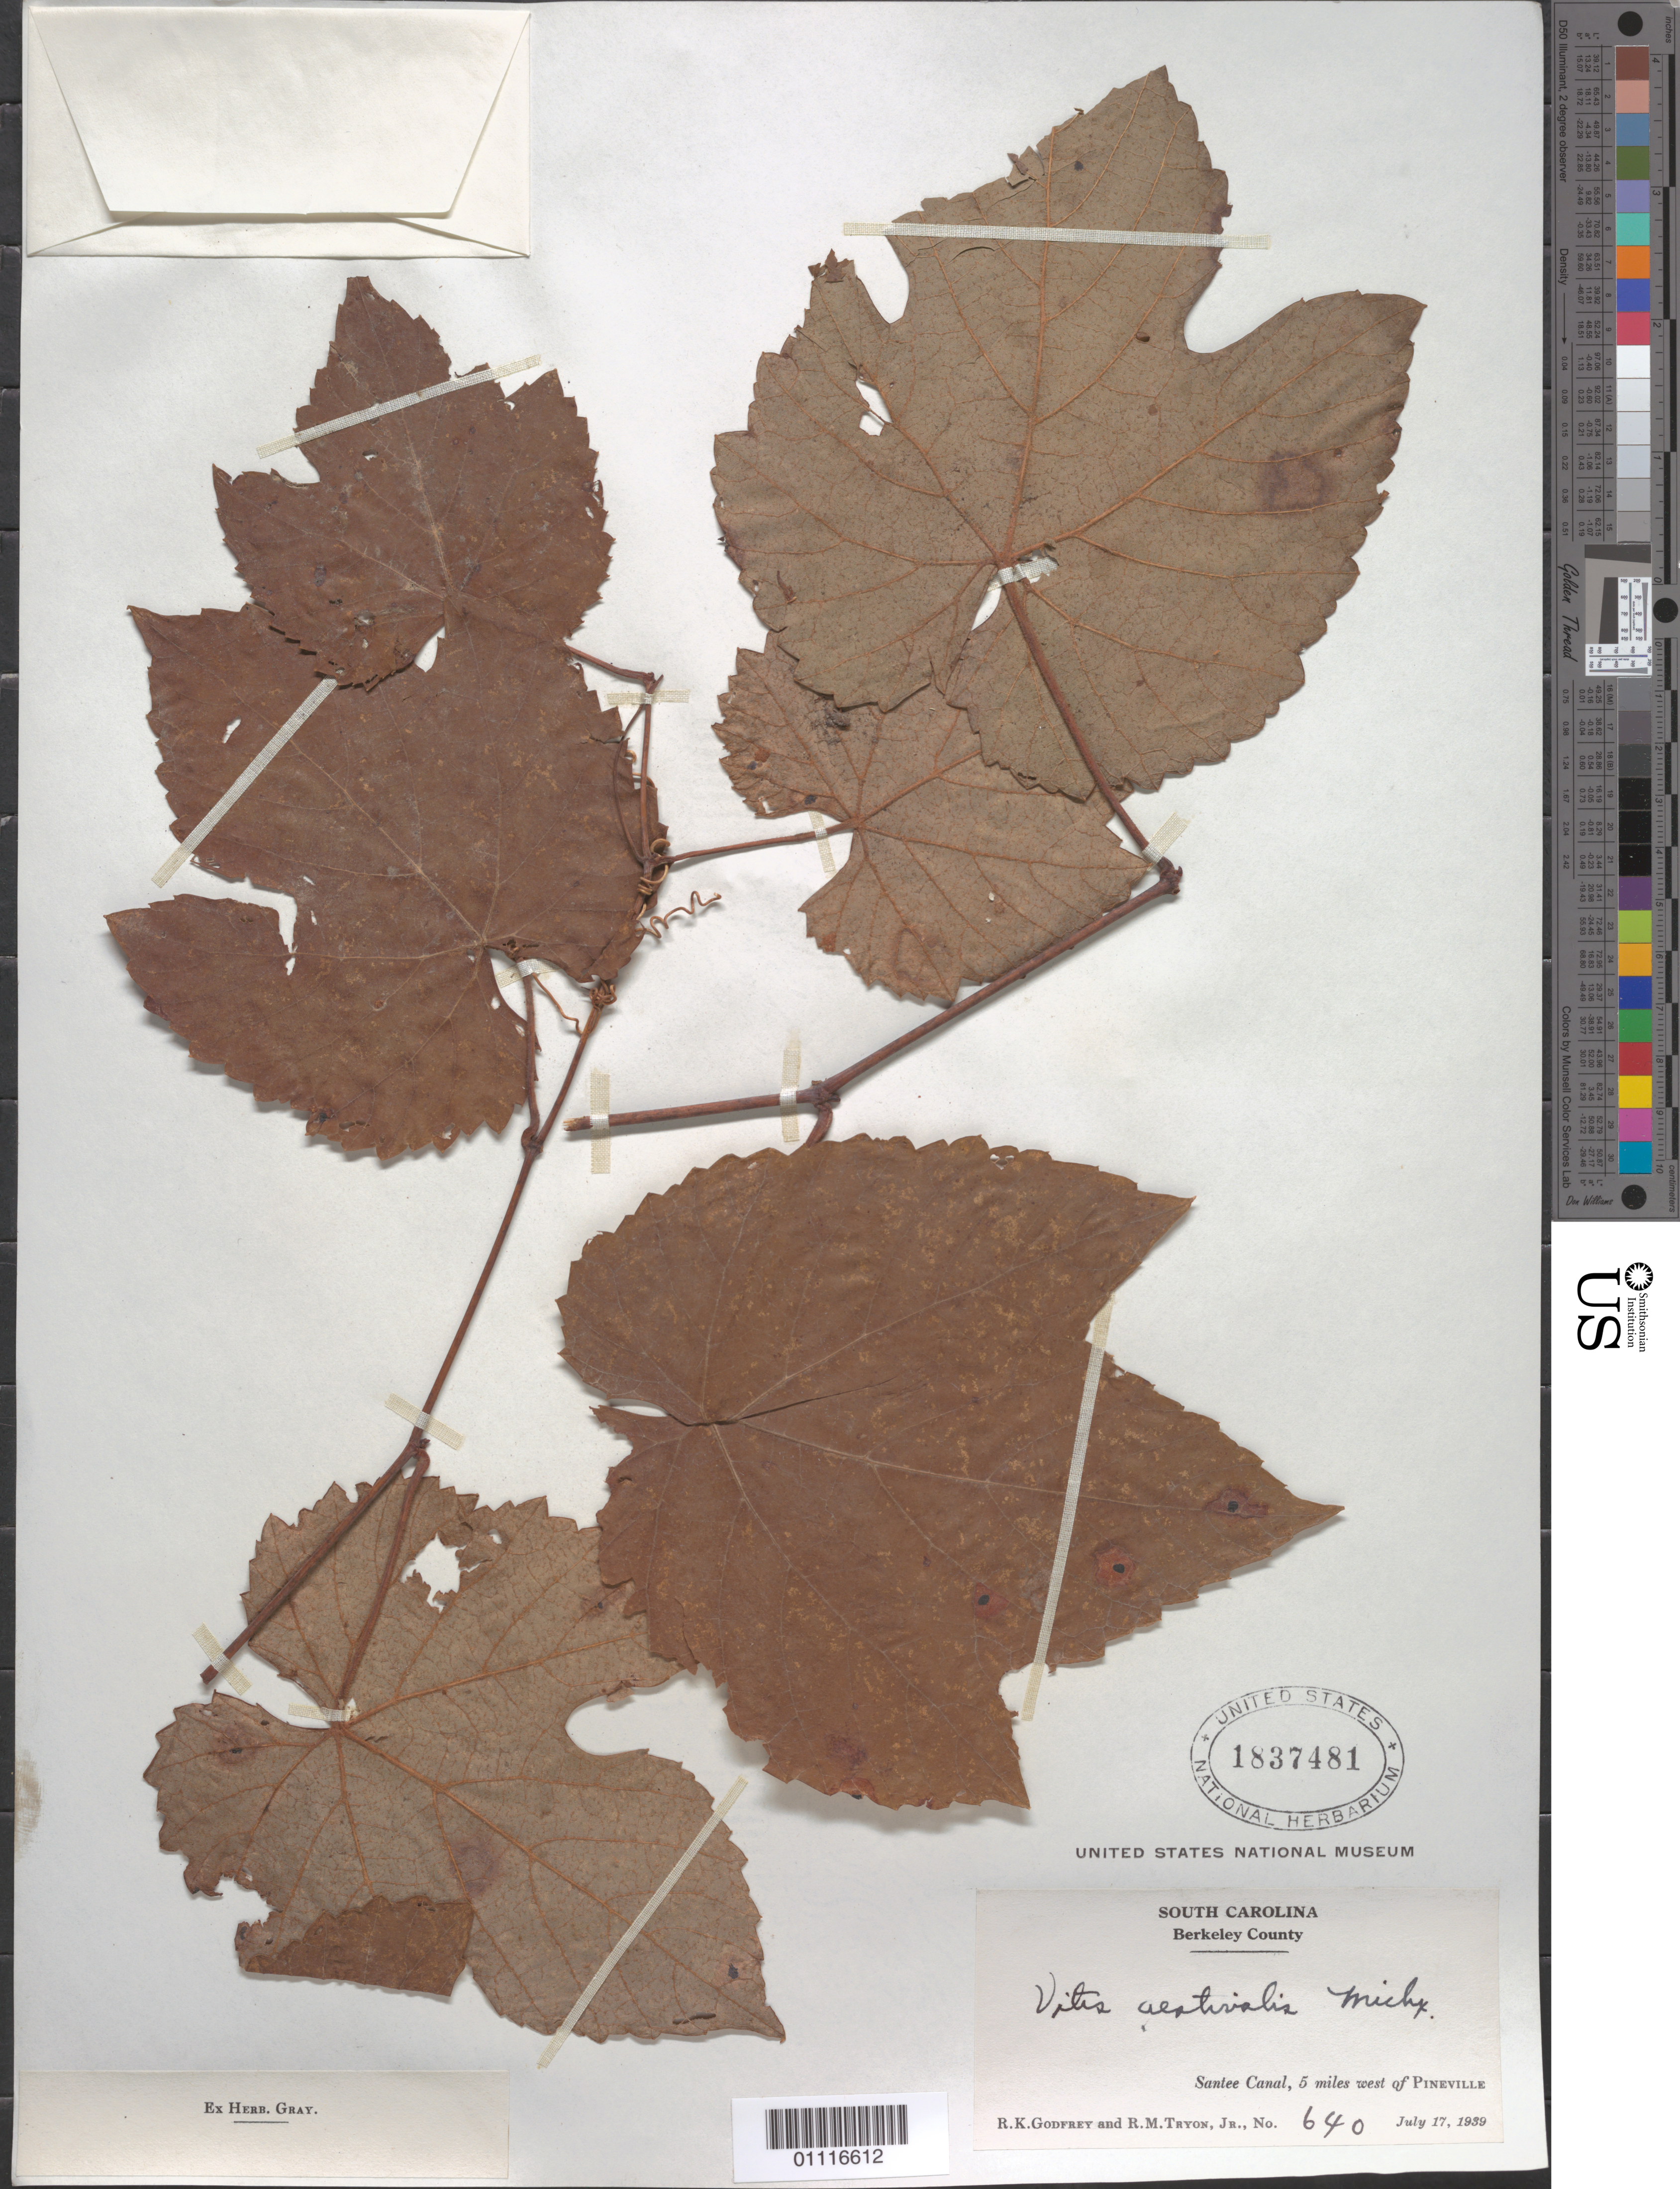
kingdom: Plantae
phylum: Tracheophyta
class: Magnoliopsida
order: Vitales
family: Vitaceae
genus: Vitis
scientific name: Vitis aestivalis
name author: Michx.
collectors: R. K. Godfrey & R. M. Tryon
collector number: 640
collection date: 1939-07-17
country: United States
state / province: South Carolina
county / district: Berkeley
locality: Santee Canal, 5 miles west of Pineville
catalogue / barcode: US 1837481